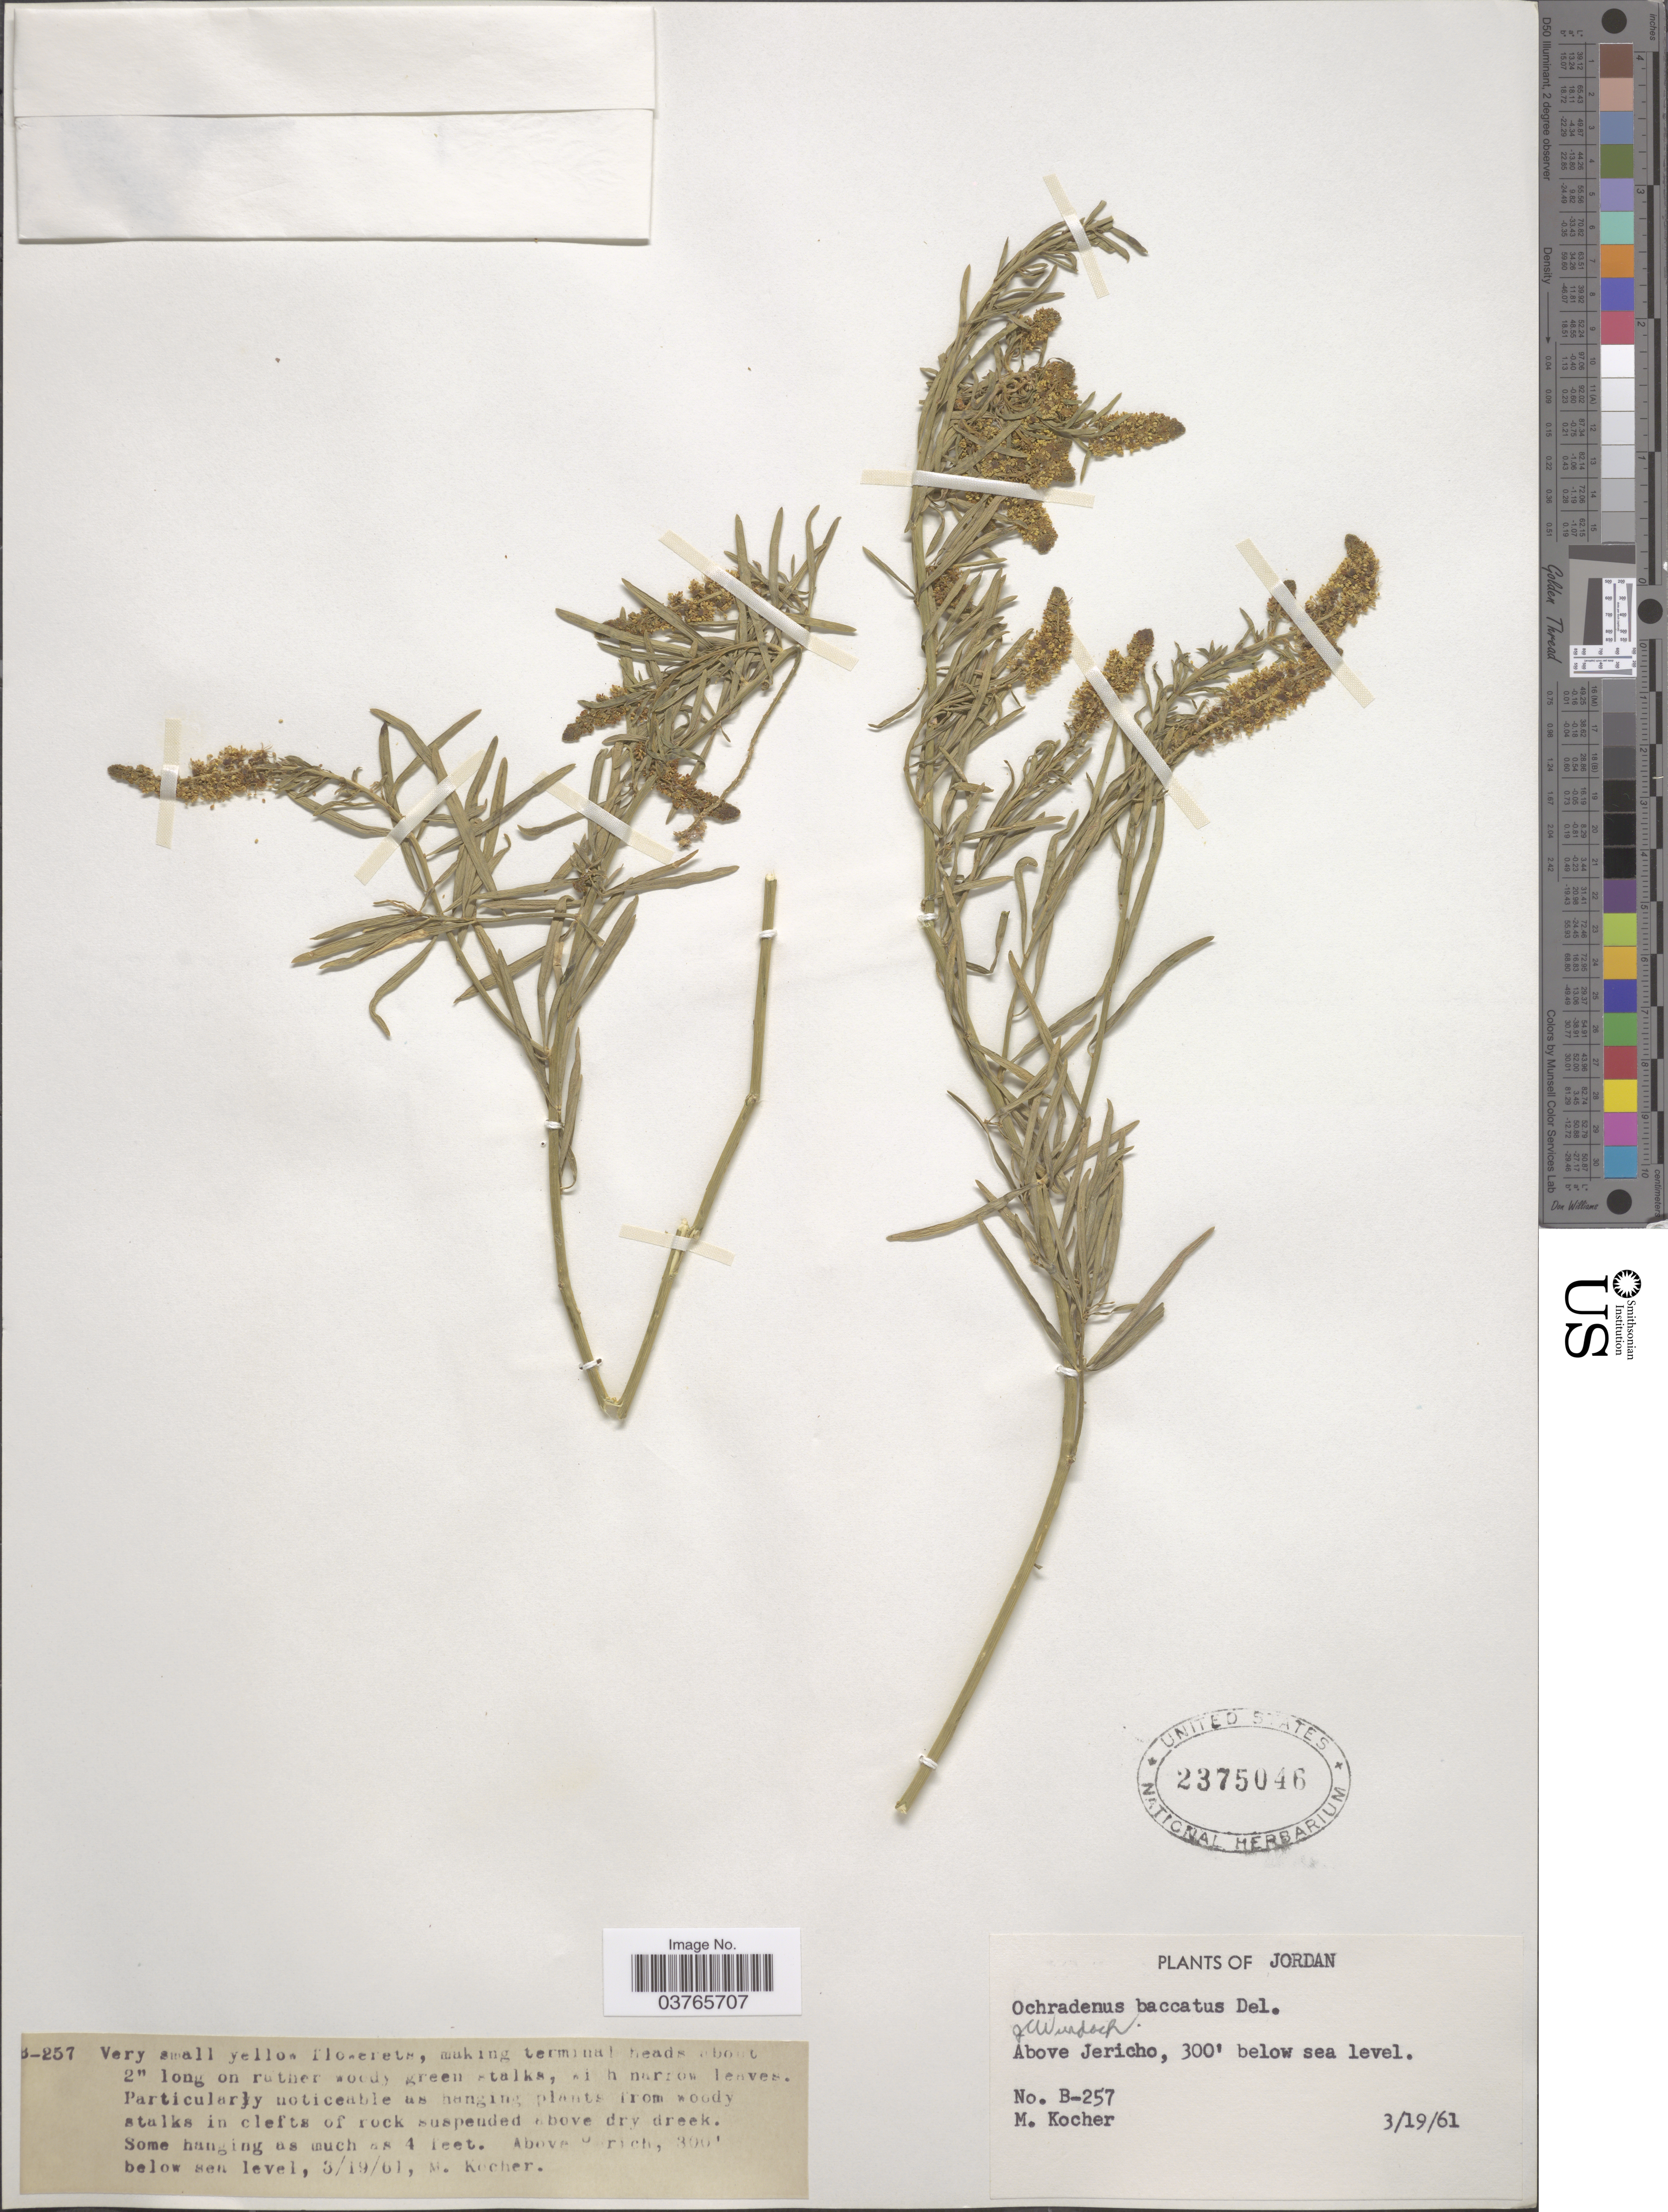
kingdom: Plantae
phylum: Tracheophyta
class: Magnoliopsida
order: Brassicales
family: Resedaceae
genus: Ochradenus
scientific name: Ochradenus baccatus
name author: Delile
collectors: M. Kocher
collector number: B-257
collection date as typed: Transcribed d/m/y: 19/3/61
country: Jordan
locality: Above Jericho.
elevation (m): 91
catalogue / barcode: US 2375046